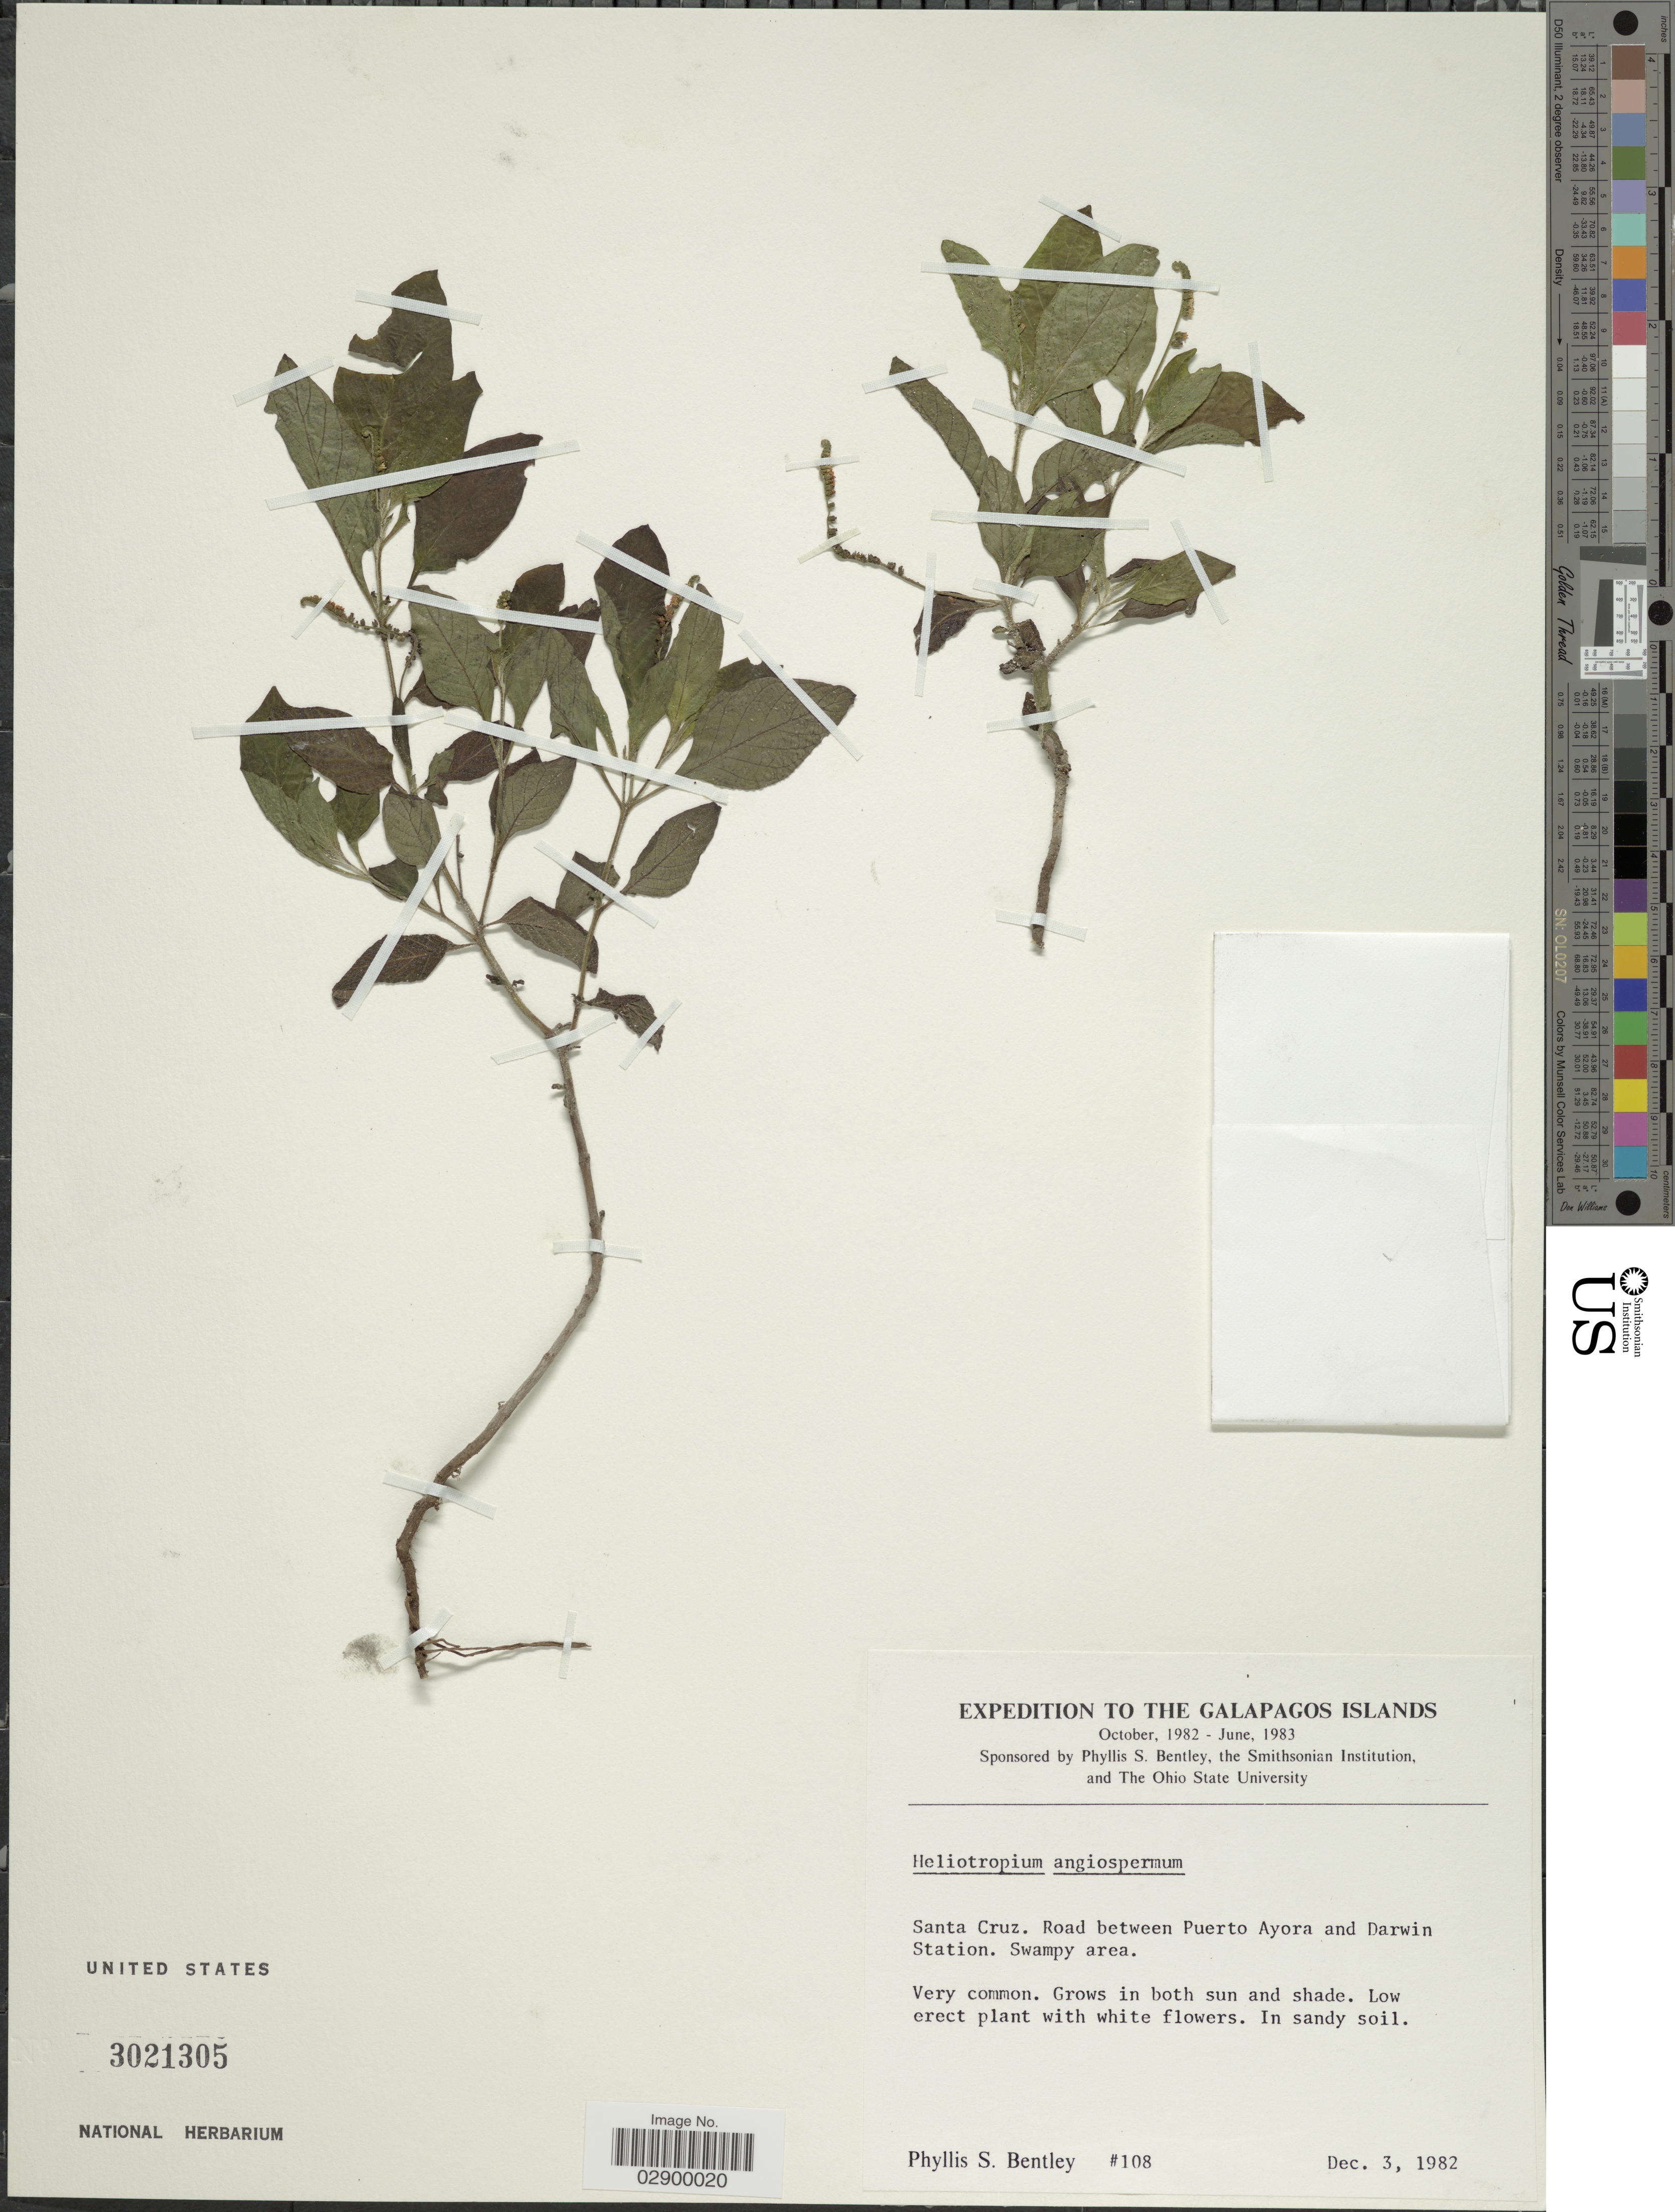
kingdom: Plantae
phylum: Tracheophyta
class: Magnoliopsida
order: Boraginales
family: Heliotropiaceae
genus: Heliotropium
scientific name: Heliotropium angiospermum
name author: Murray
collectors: P. S. Bentley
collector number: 108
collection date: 1982-12-03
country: Ecuador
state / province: Colón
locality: The Galapagos Islands. Santa Cruz. Road between Puerto Ayora and Darwin Station.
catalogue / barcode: US 3021305